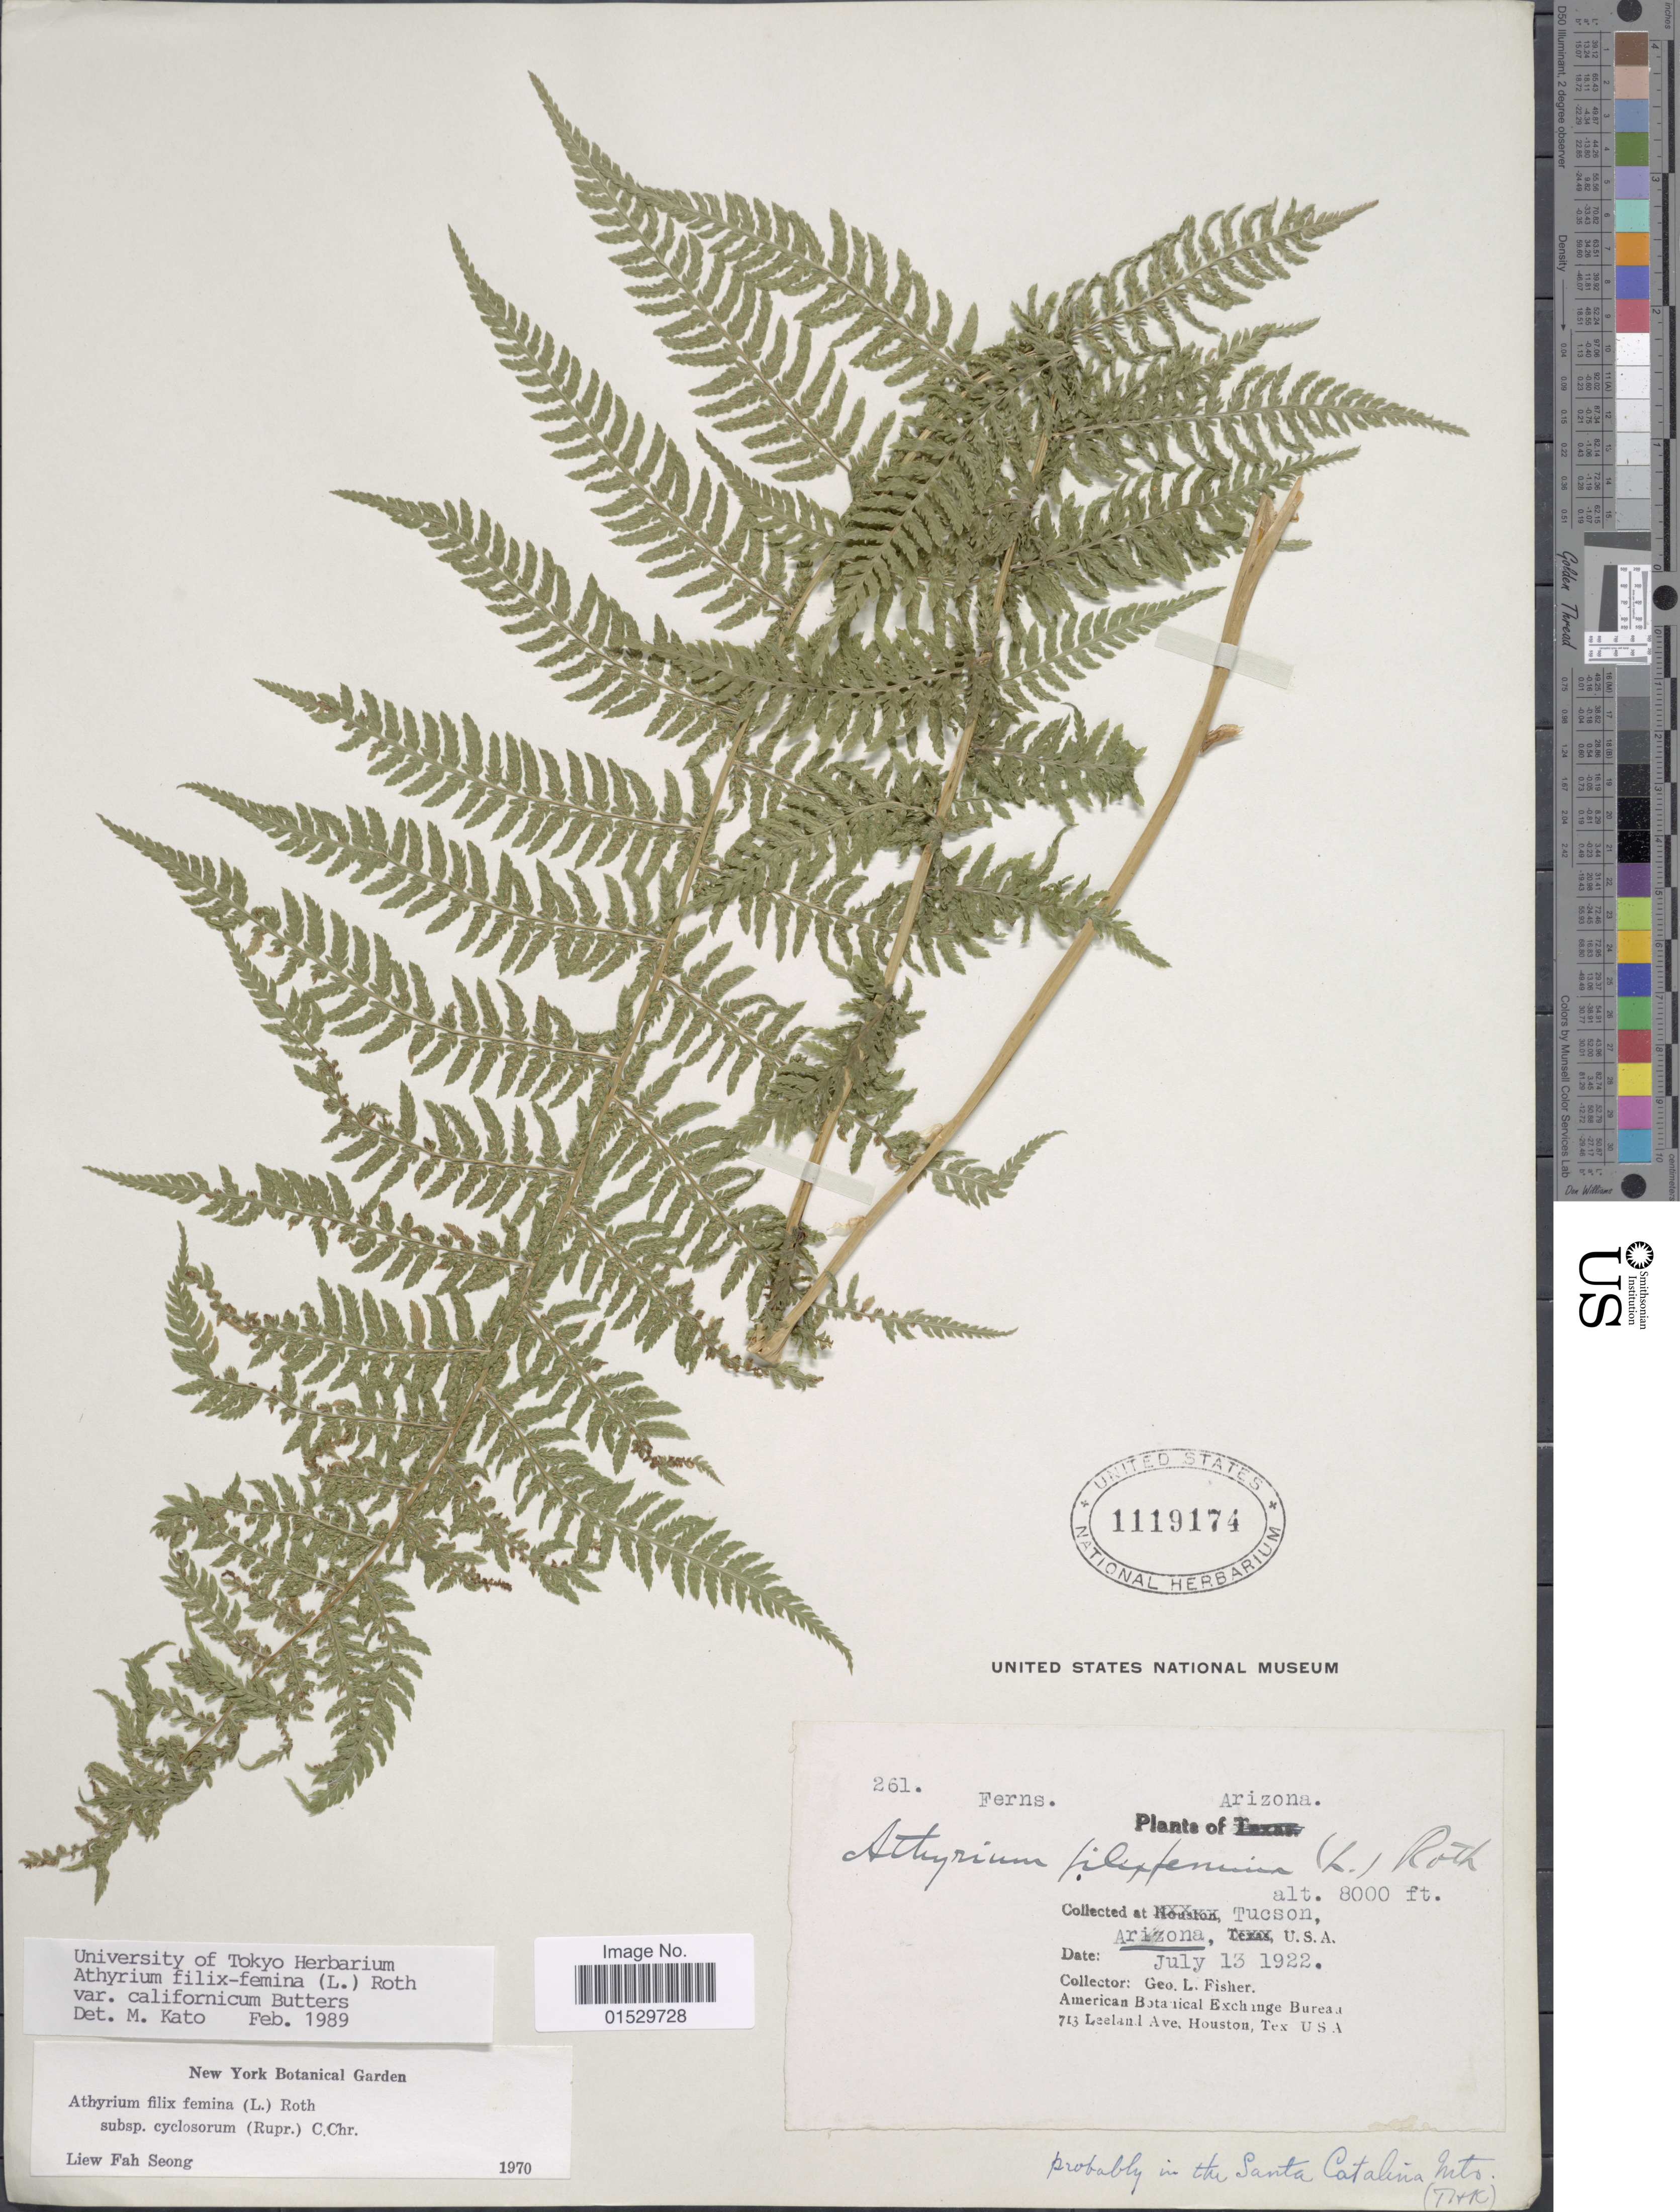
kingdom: Plantae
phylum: Tracheophyta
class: Polypodiopsida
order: Polypodiales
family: Athyriaceae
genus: Athyrium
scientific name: Athyrium filix-femina var. californicum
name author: Butters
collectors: G. L. Fisher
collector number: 261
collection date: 1922-07-13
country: United States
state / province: Arizona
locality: Tucson, Arizona, U.S.A.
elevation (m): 2438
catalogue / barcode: US 1119174